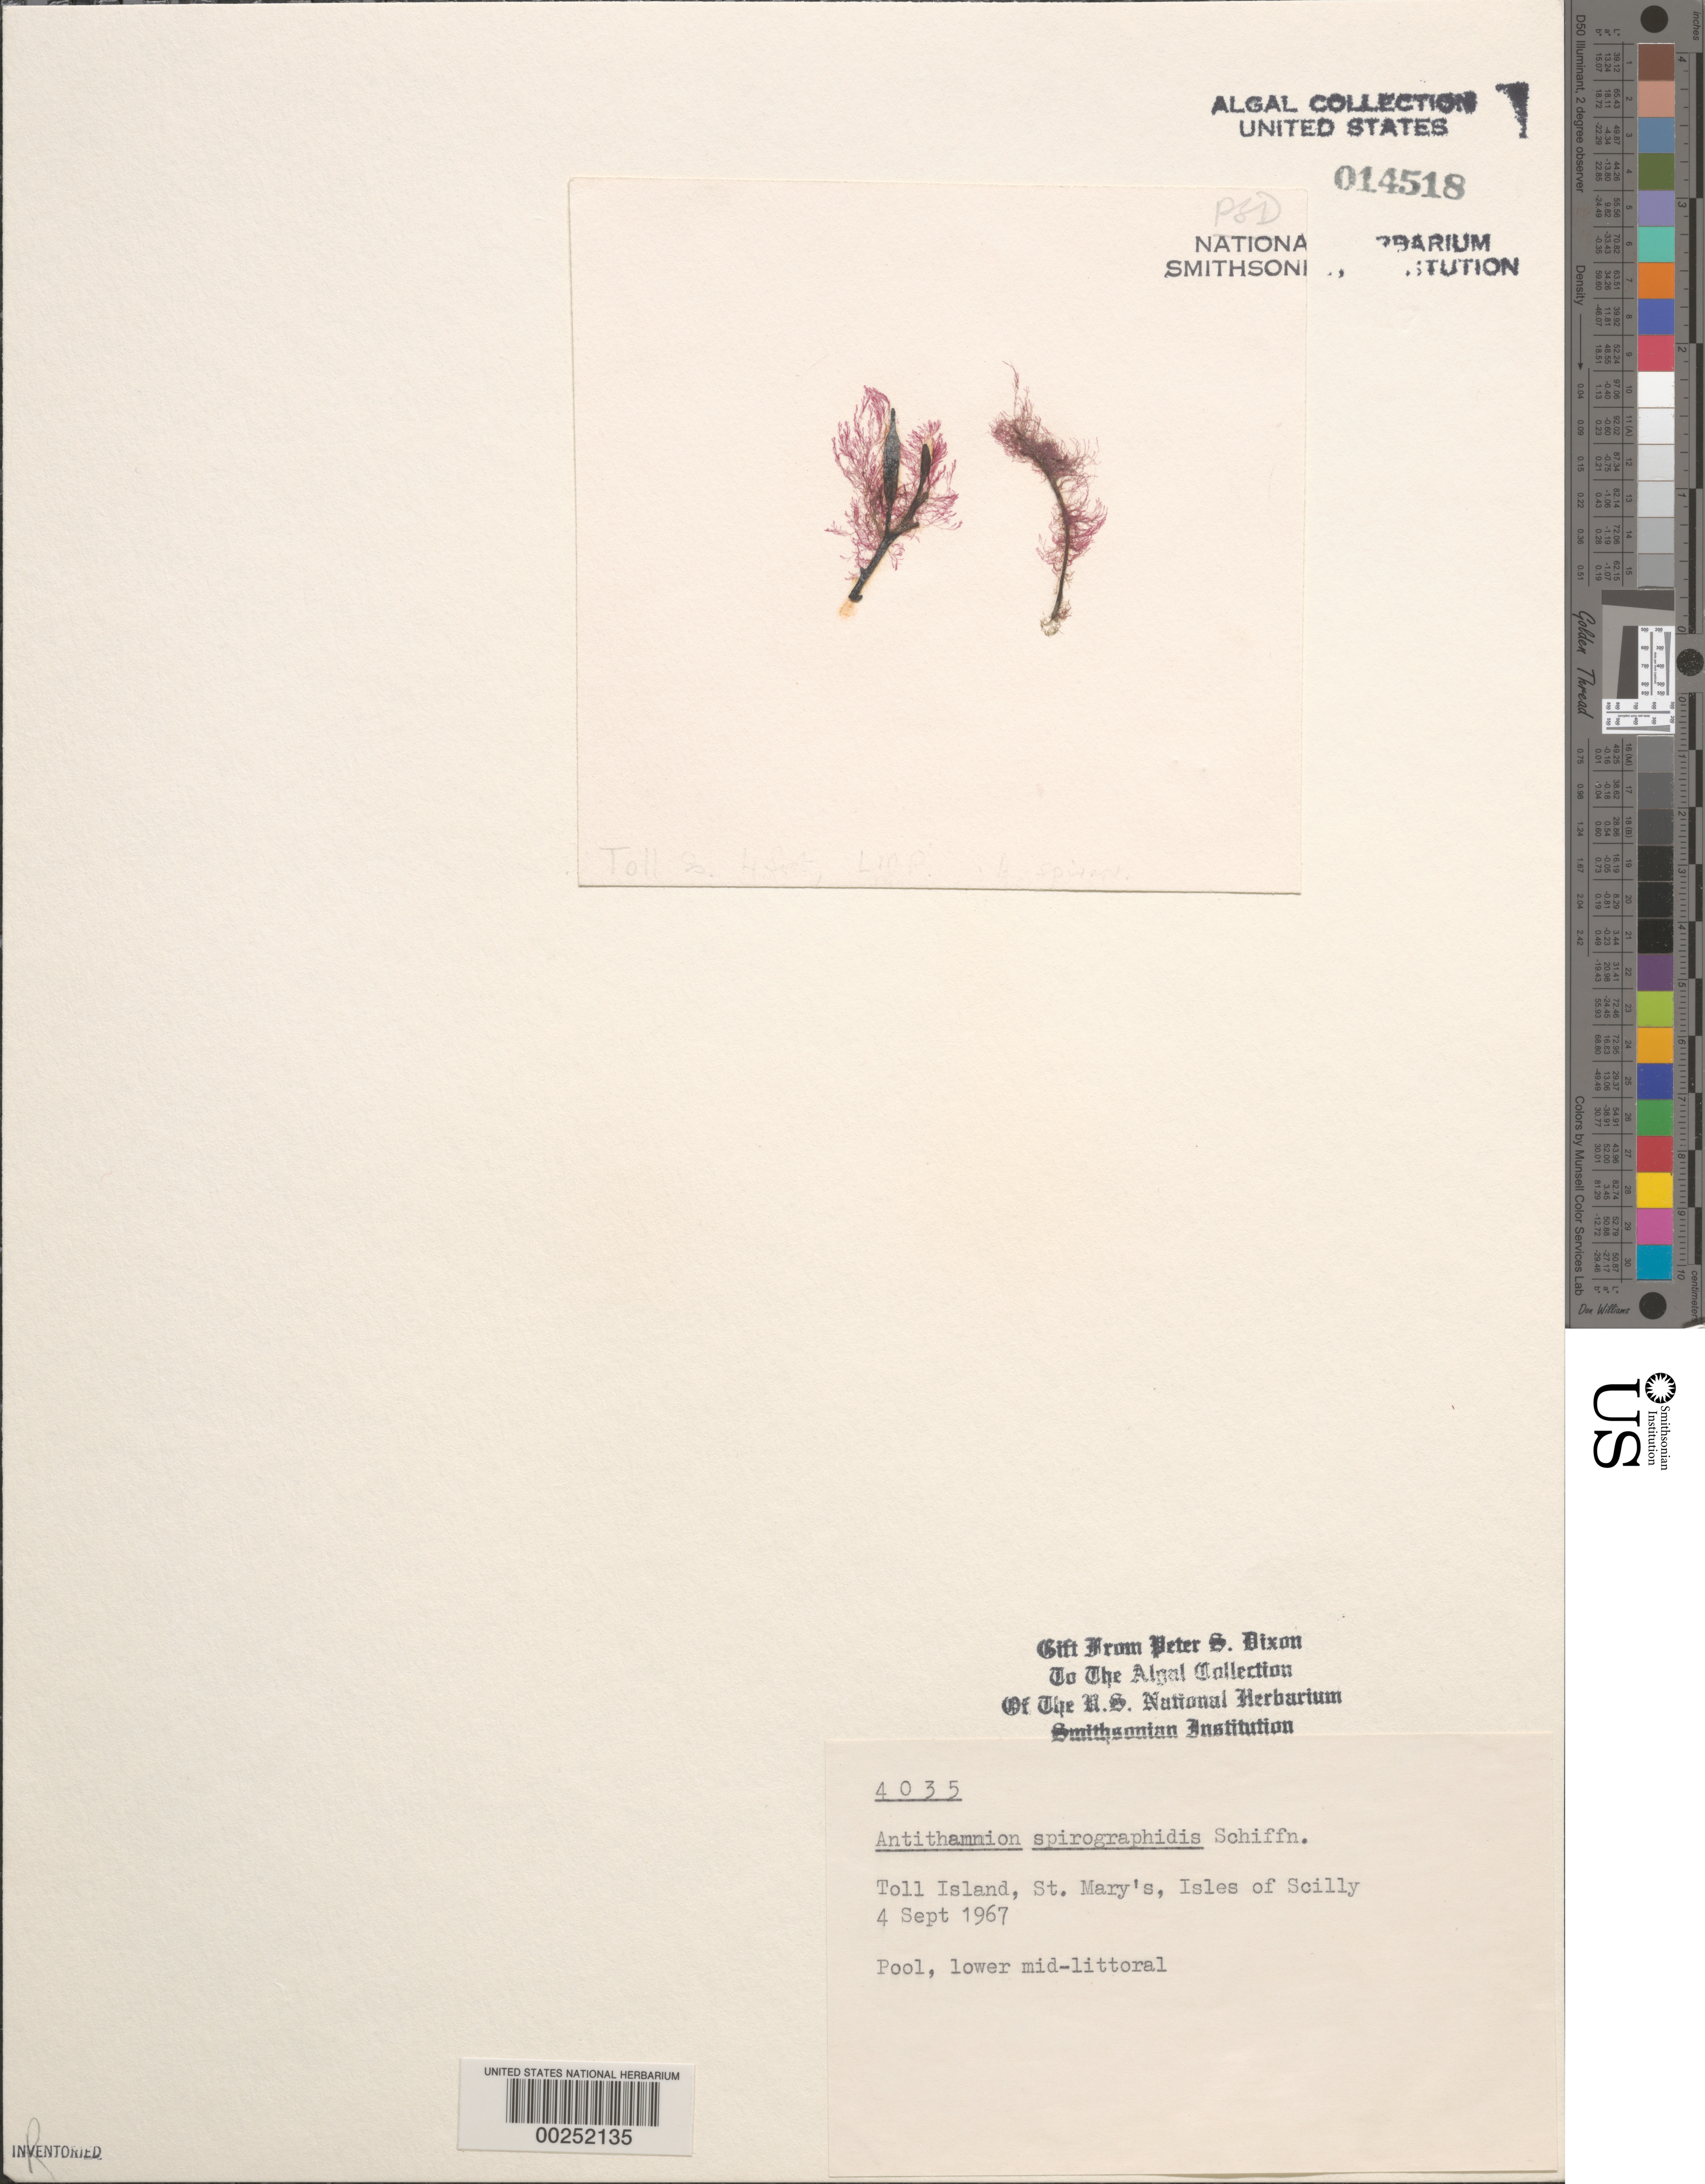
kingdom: Plantae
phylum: Rhodophyta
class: Florideophyceae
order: Ceramiales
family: Ceramiaceae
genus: Antithamnionella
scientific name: Antithamnionella spirographidis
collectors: P. S. Dixon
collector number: PSD 4035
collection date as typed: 04 Sep 1967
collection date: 1967-09-04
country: United Kingdom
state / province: England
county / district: Council of the Isles of Scilly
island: St. Mary's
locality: Toll Island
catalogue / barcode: US 14518